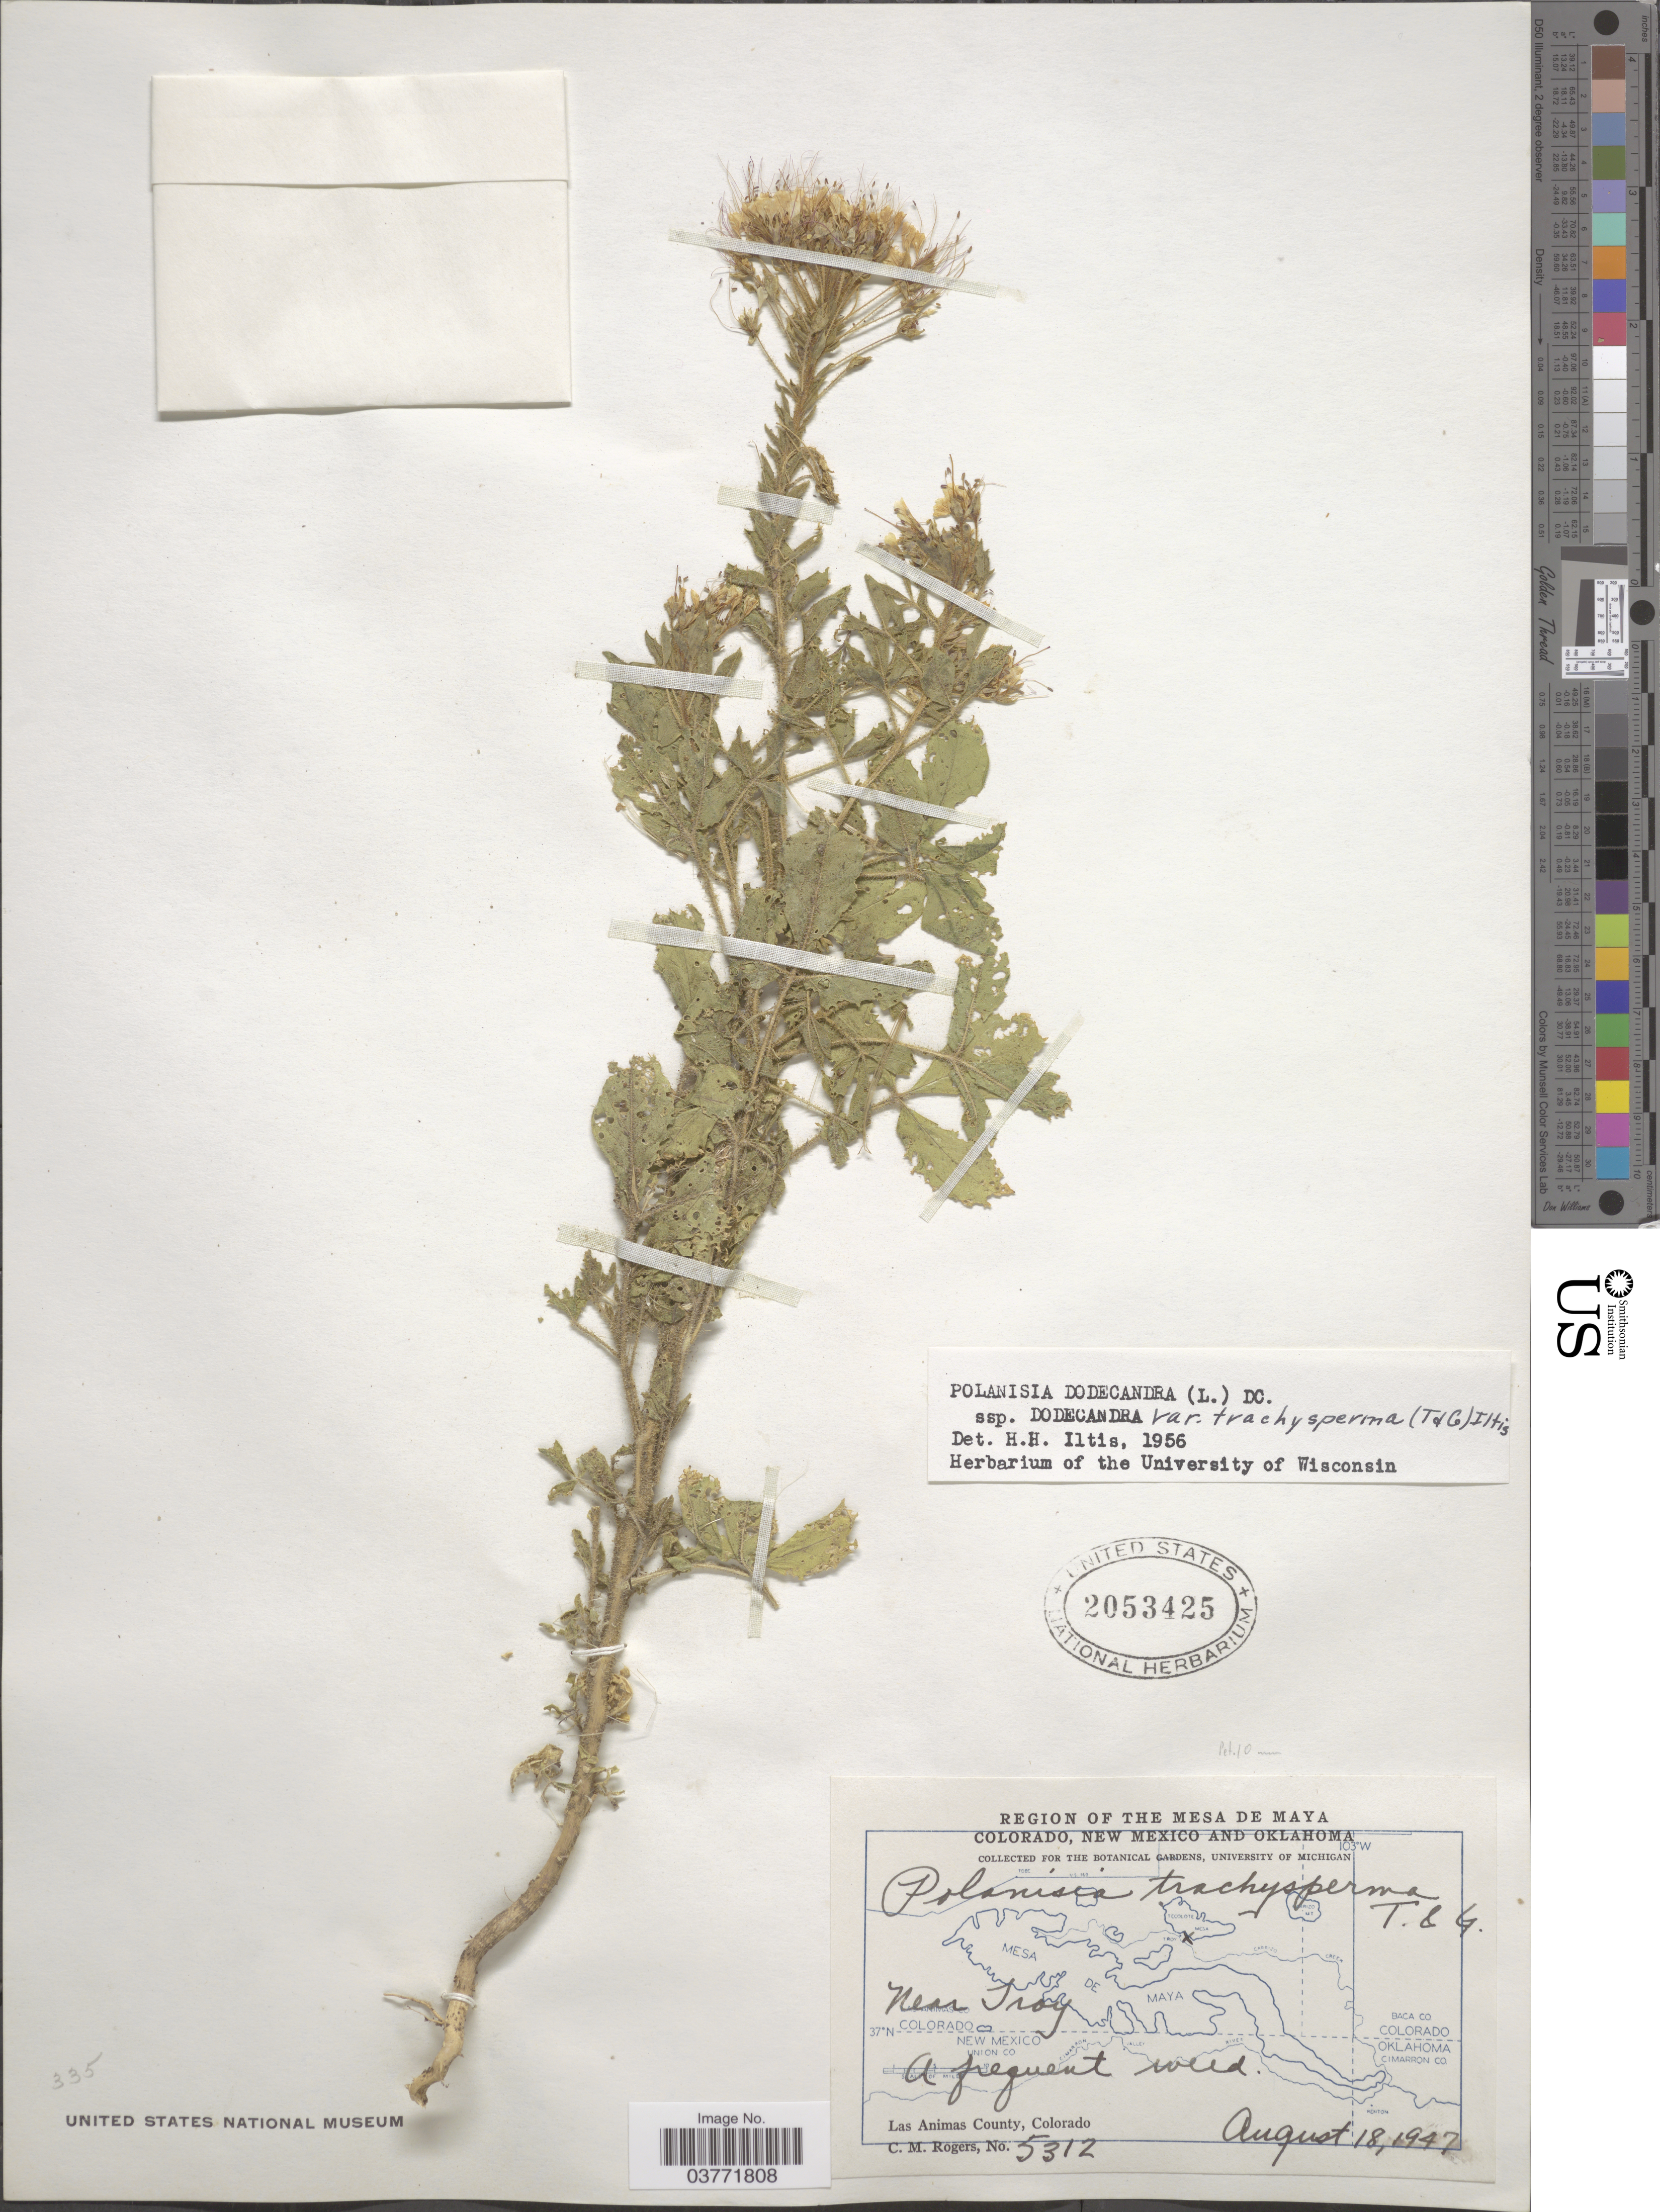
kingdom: Plantae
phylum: Tracheophyta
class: Magnoliopsida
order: Brassicales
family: Cleomaceae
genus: Polanisia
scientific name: Polanisia trachysperma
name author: Torr. & A. Gray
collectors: C. M. Rogers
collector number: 5312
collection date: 1947-08-18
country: United States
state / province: Colorado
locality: Region Of The Mesa De Maya. Near Troy. Las Animas County.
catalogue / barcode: US 2053425